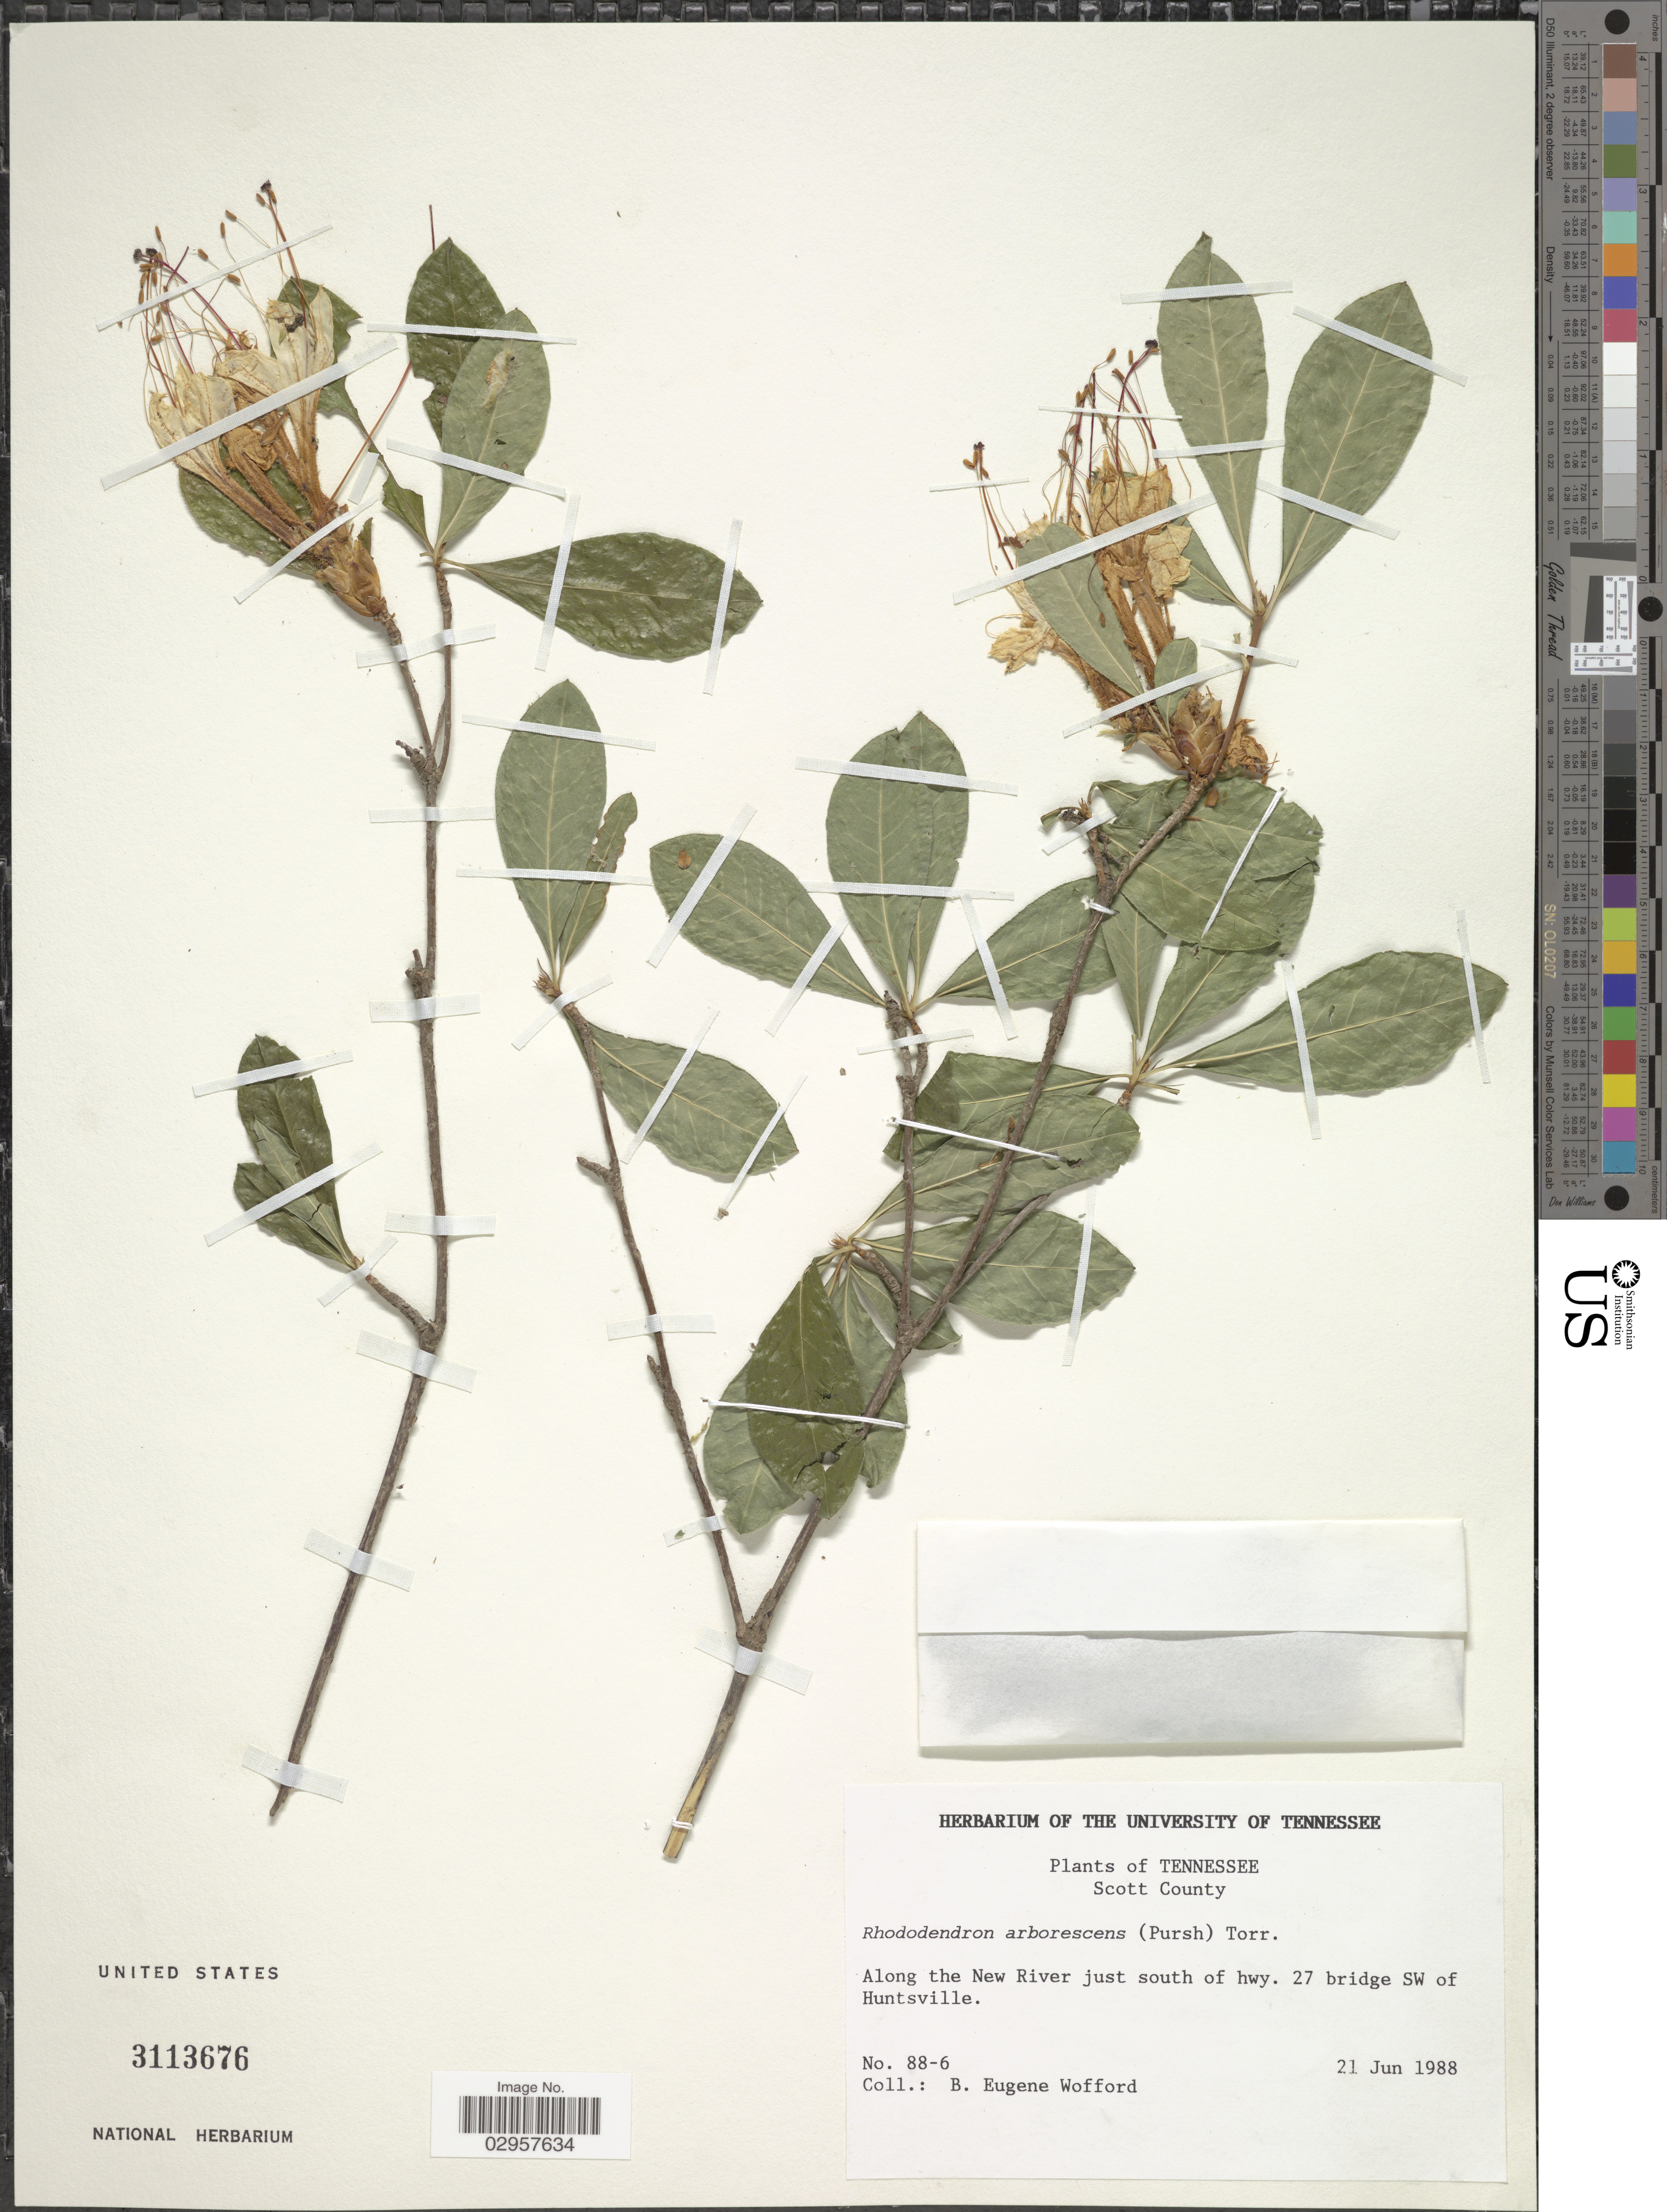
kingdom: Plantae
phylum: Tracheophyta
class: Magnoliopsida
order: Ericales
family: Ericaceae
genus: Rhododendron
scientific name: Rhododendron arborescens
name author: (Pursh) Torr.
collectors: B. Wofford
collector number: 88-6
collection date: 1988-06-21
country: United States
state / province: Tennessee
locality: Scott County. Along the New River just south of hwy. 27 bridge Sw of Huntsville.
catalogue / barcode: US 3113676